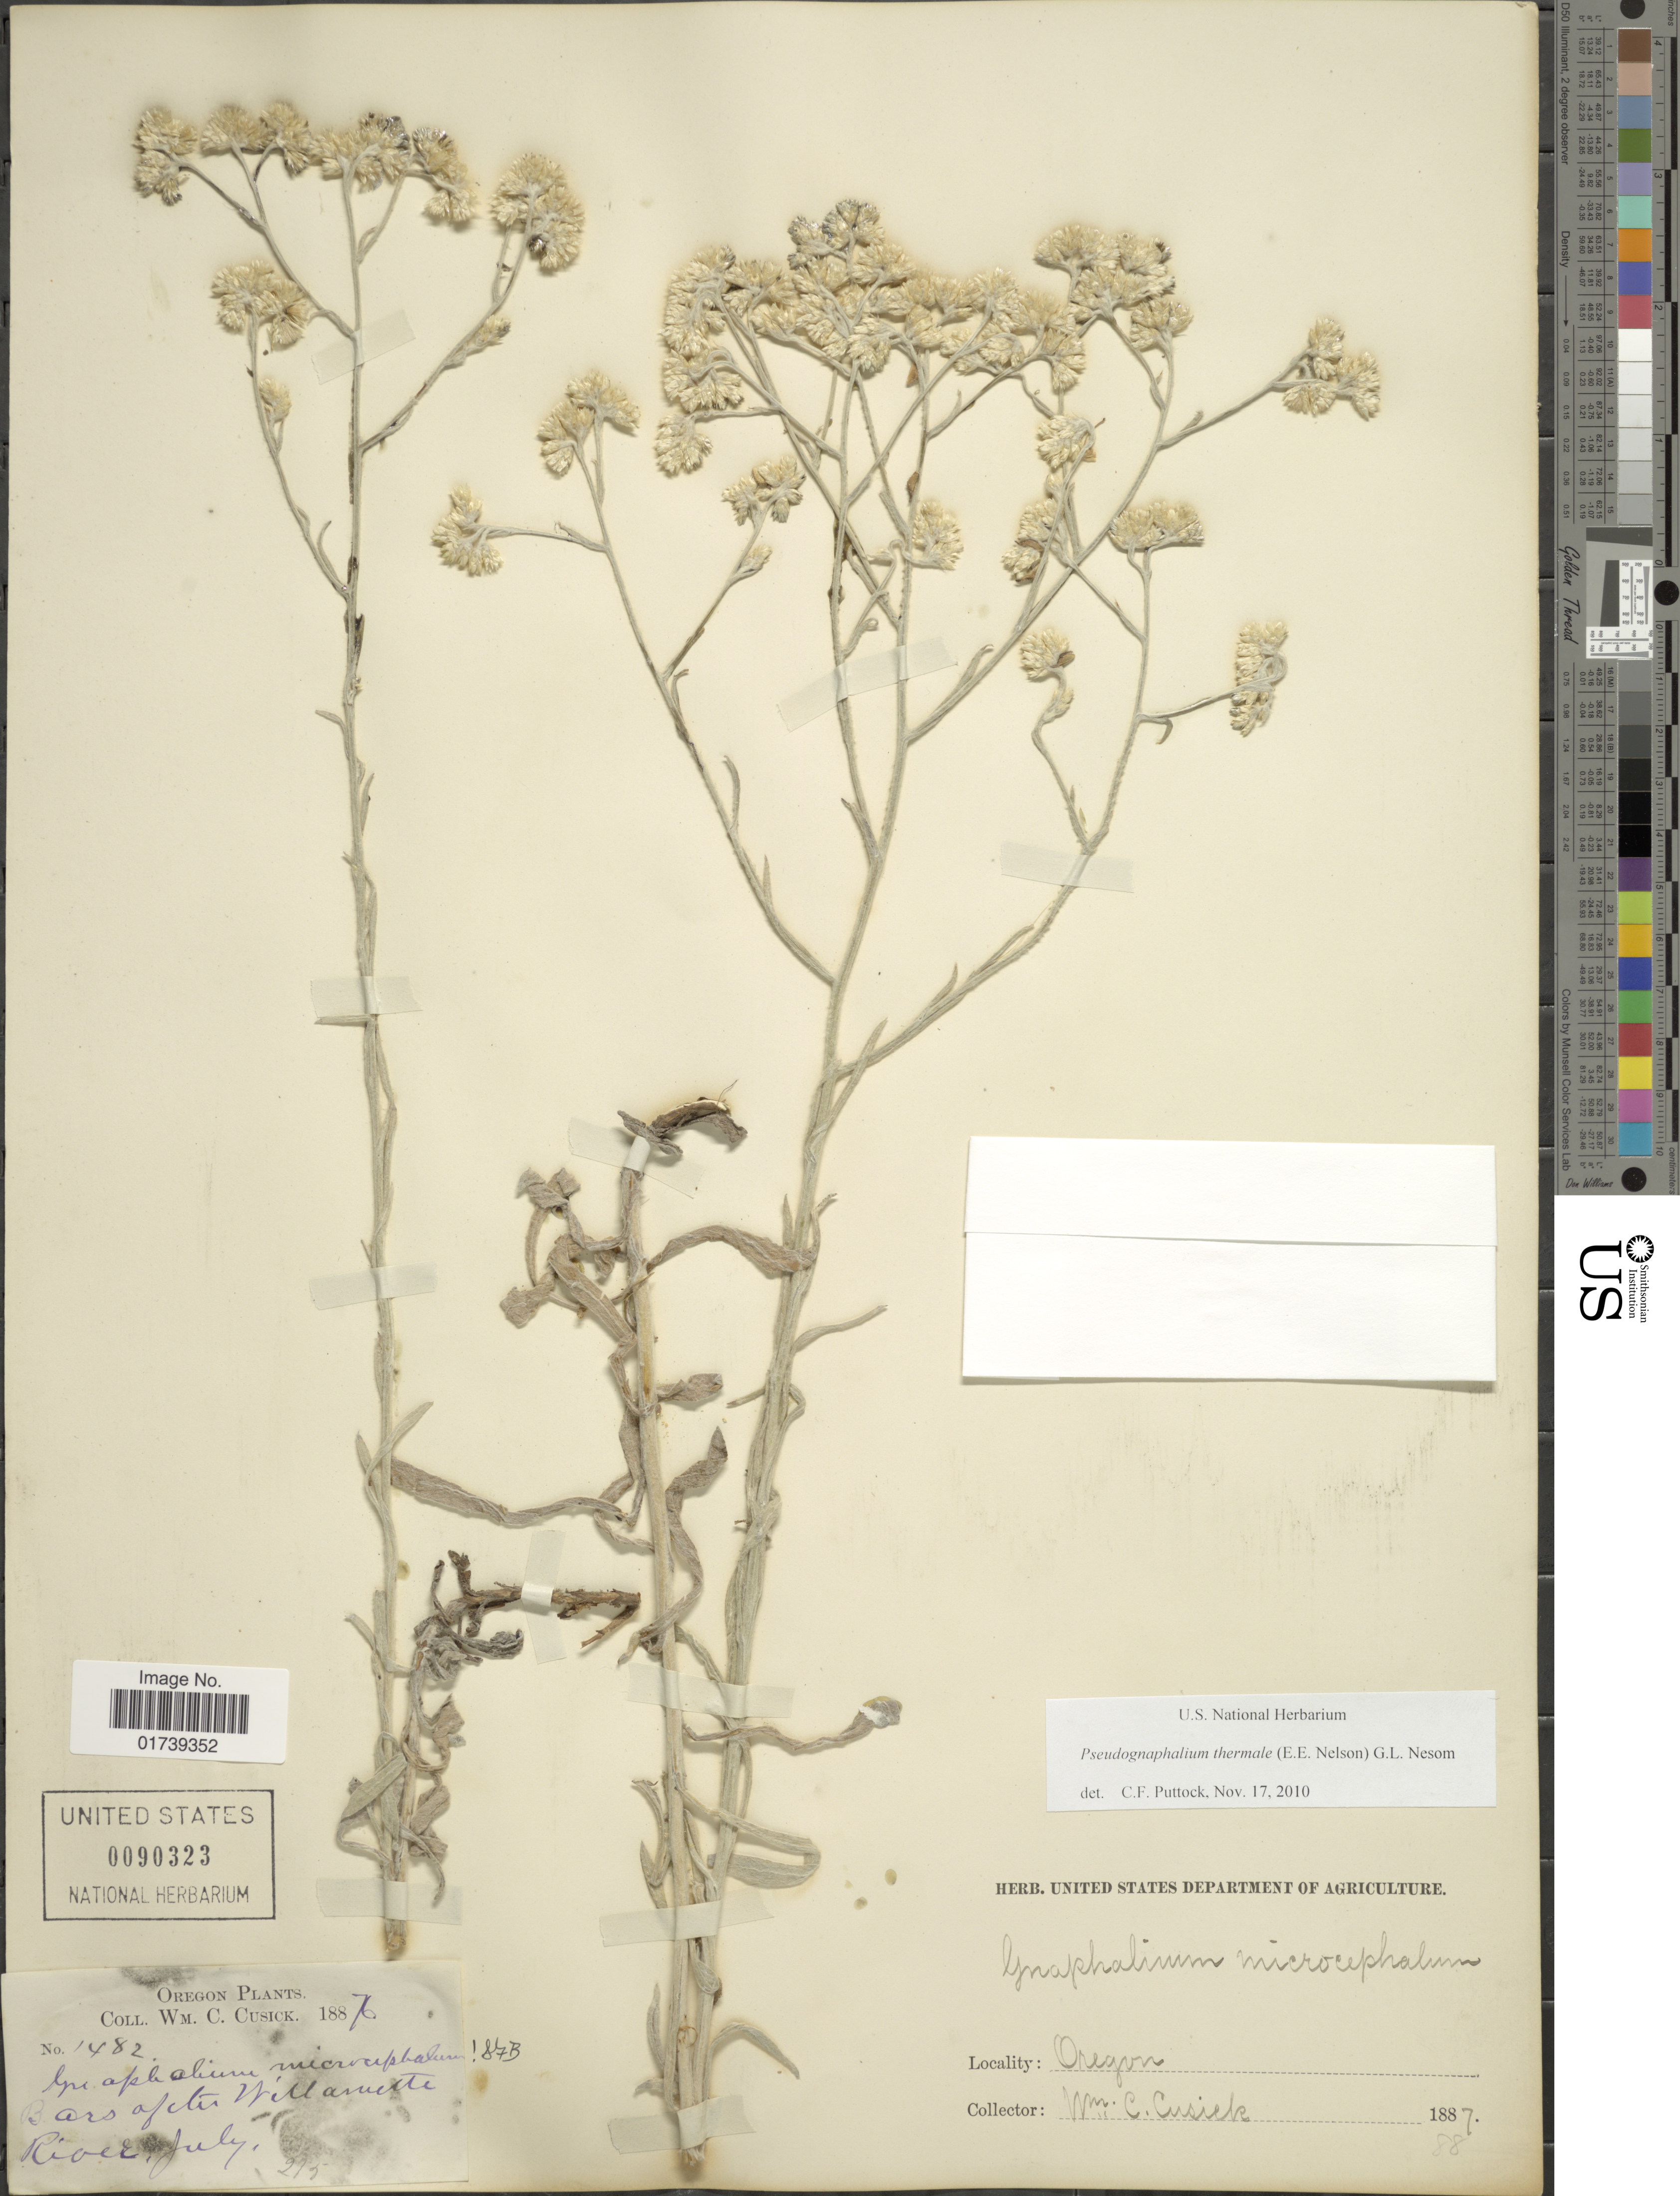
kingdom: Plantae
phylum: Tracheophyta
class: Magnoliopsida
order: Asterales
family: Asteraceae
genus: Pseudognaphalium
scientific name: Pseudognaphalium thermale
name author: (E.E. Nelson) G.L. Nesom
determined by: Puttock, Christopher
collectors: W. C. Cusick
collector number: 1482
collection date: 1887-07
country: United States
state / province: Oregon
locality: Bars of the Willamette River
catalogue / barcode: US 90323